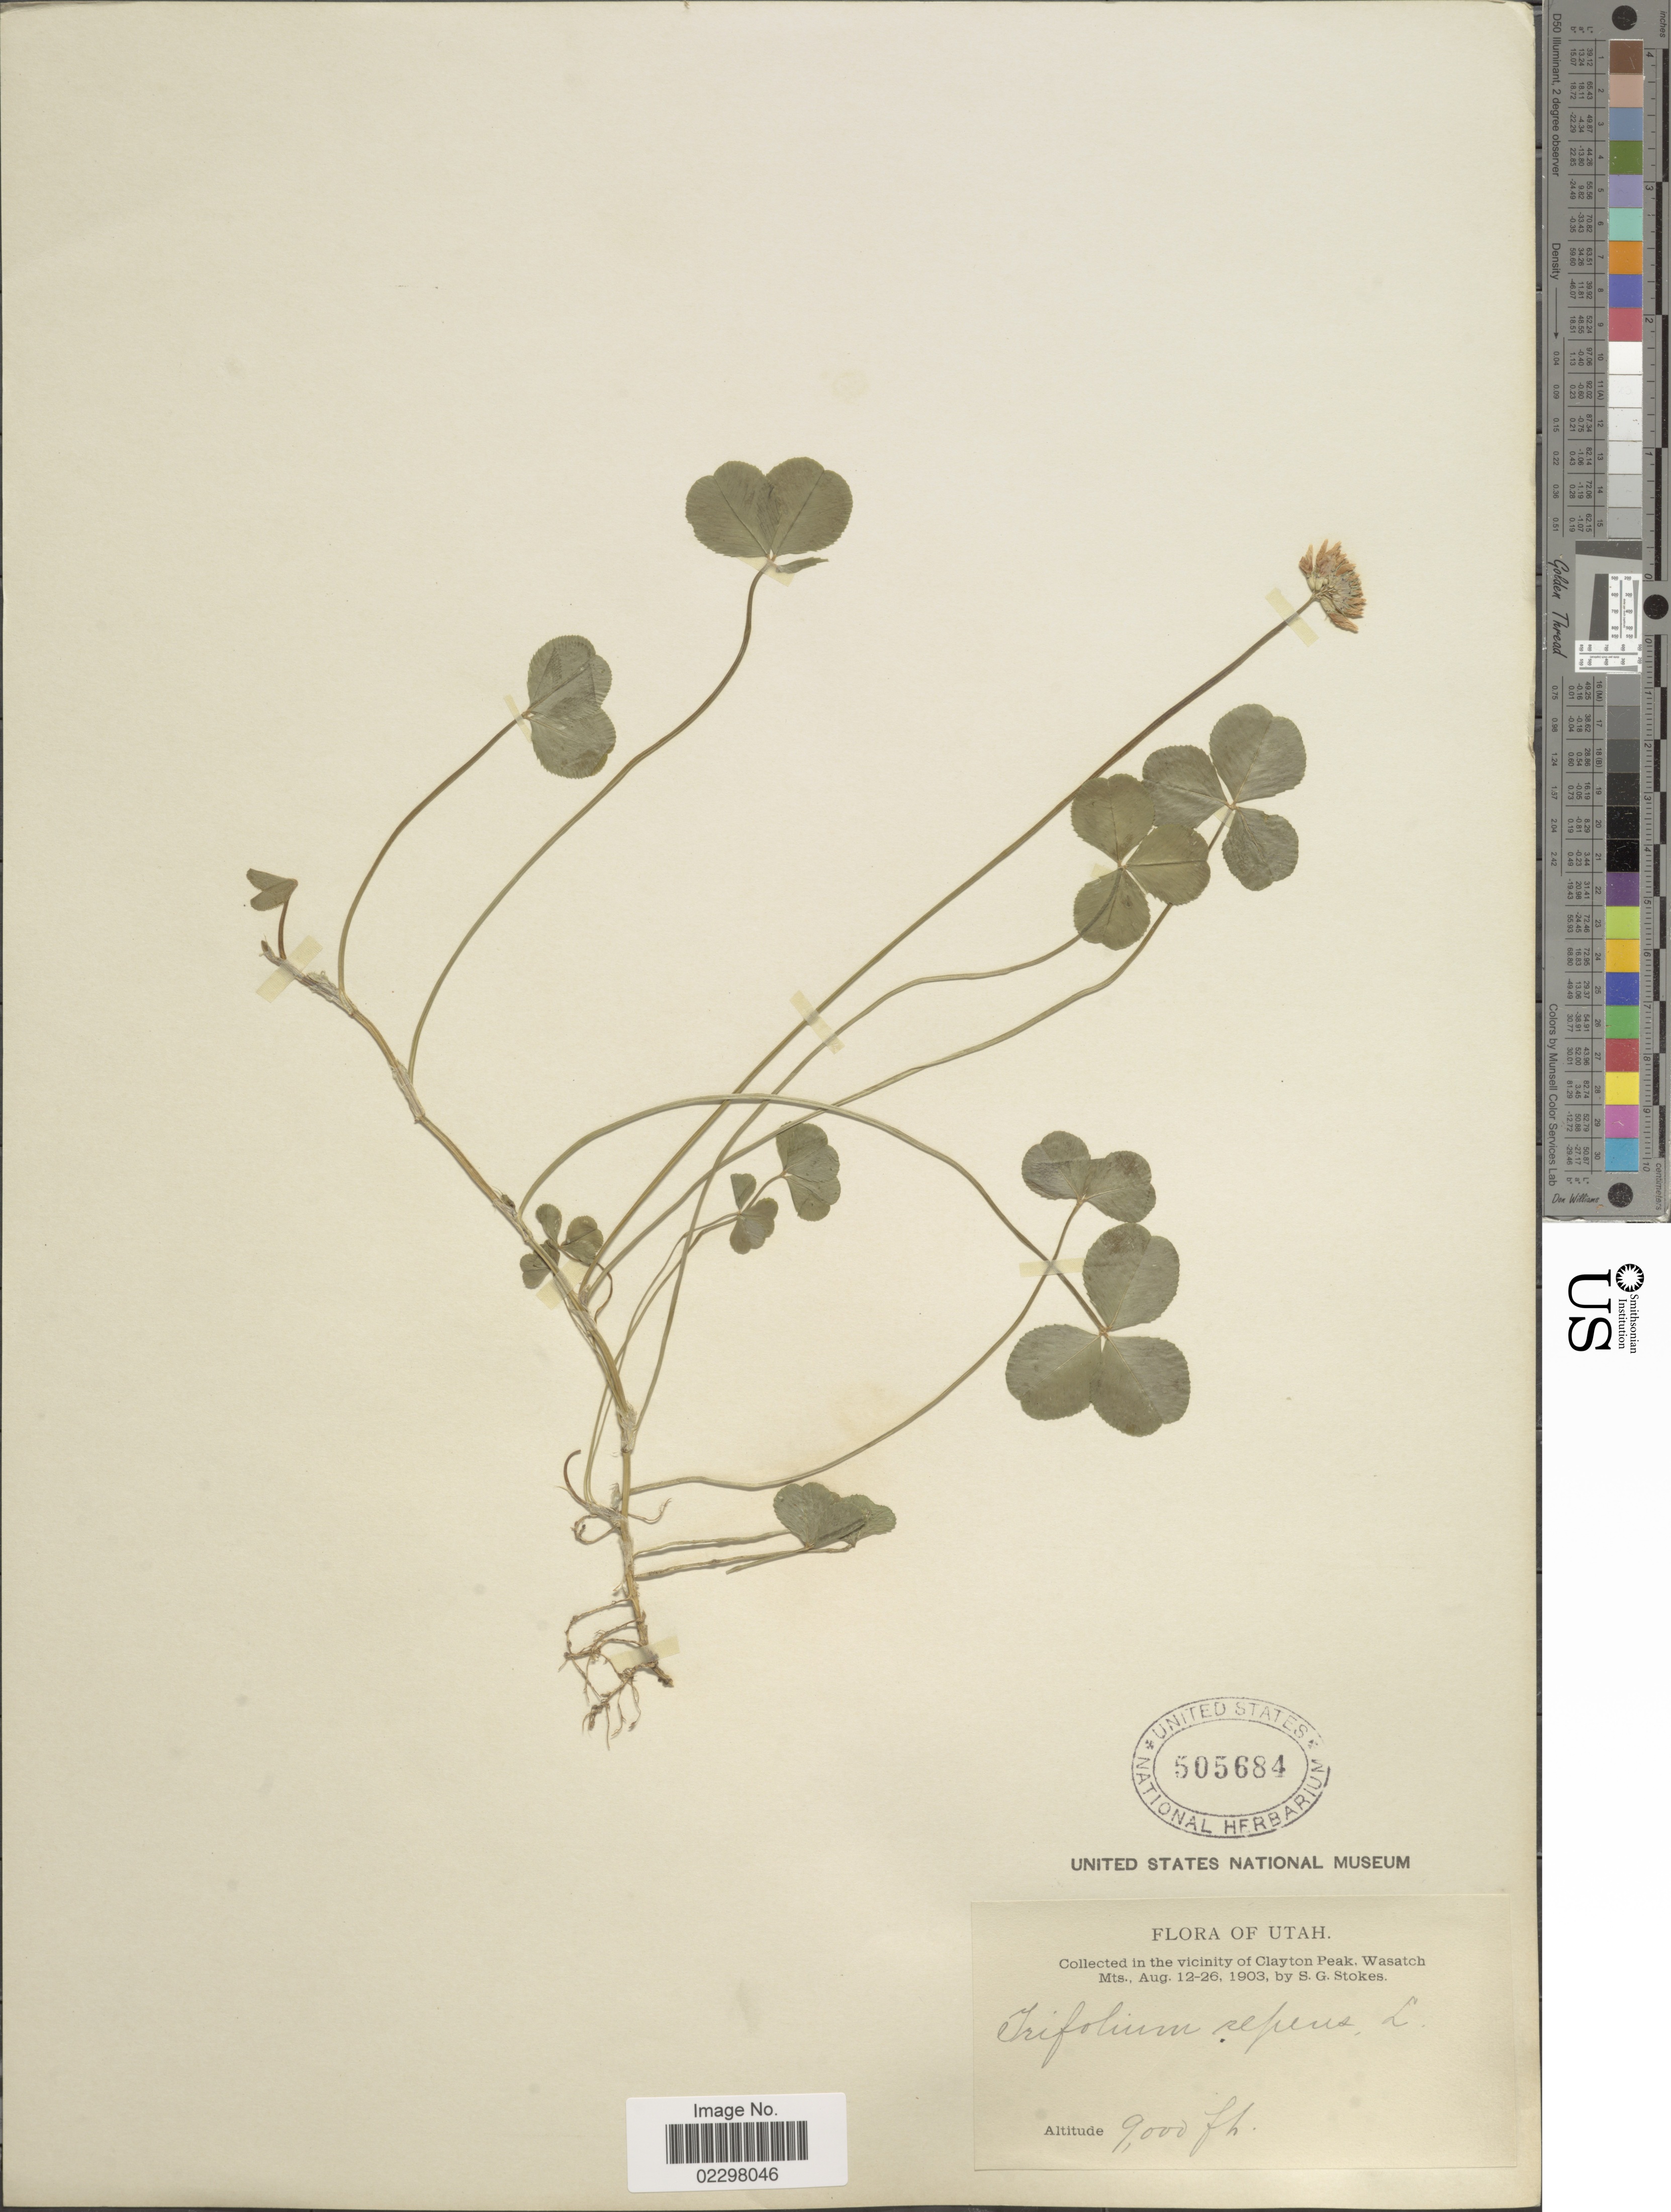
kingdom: Plantae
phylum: Tracheophyta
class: Magnoliopsida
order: Fabales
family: Fabaceae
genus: Trifolium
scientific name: Trifolium repens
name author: L.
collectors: S. G. Stokes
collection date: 1903-08-12/1903-08-26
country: United States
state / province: Utah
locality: In the vicinity of Clayton Peak, Wasatch Mts.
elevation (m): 2743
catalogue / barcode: US 505684